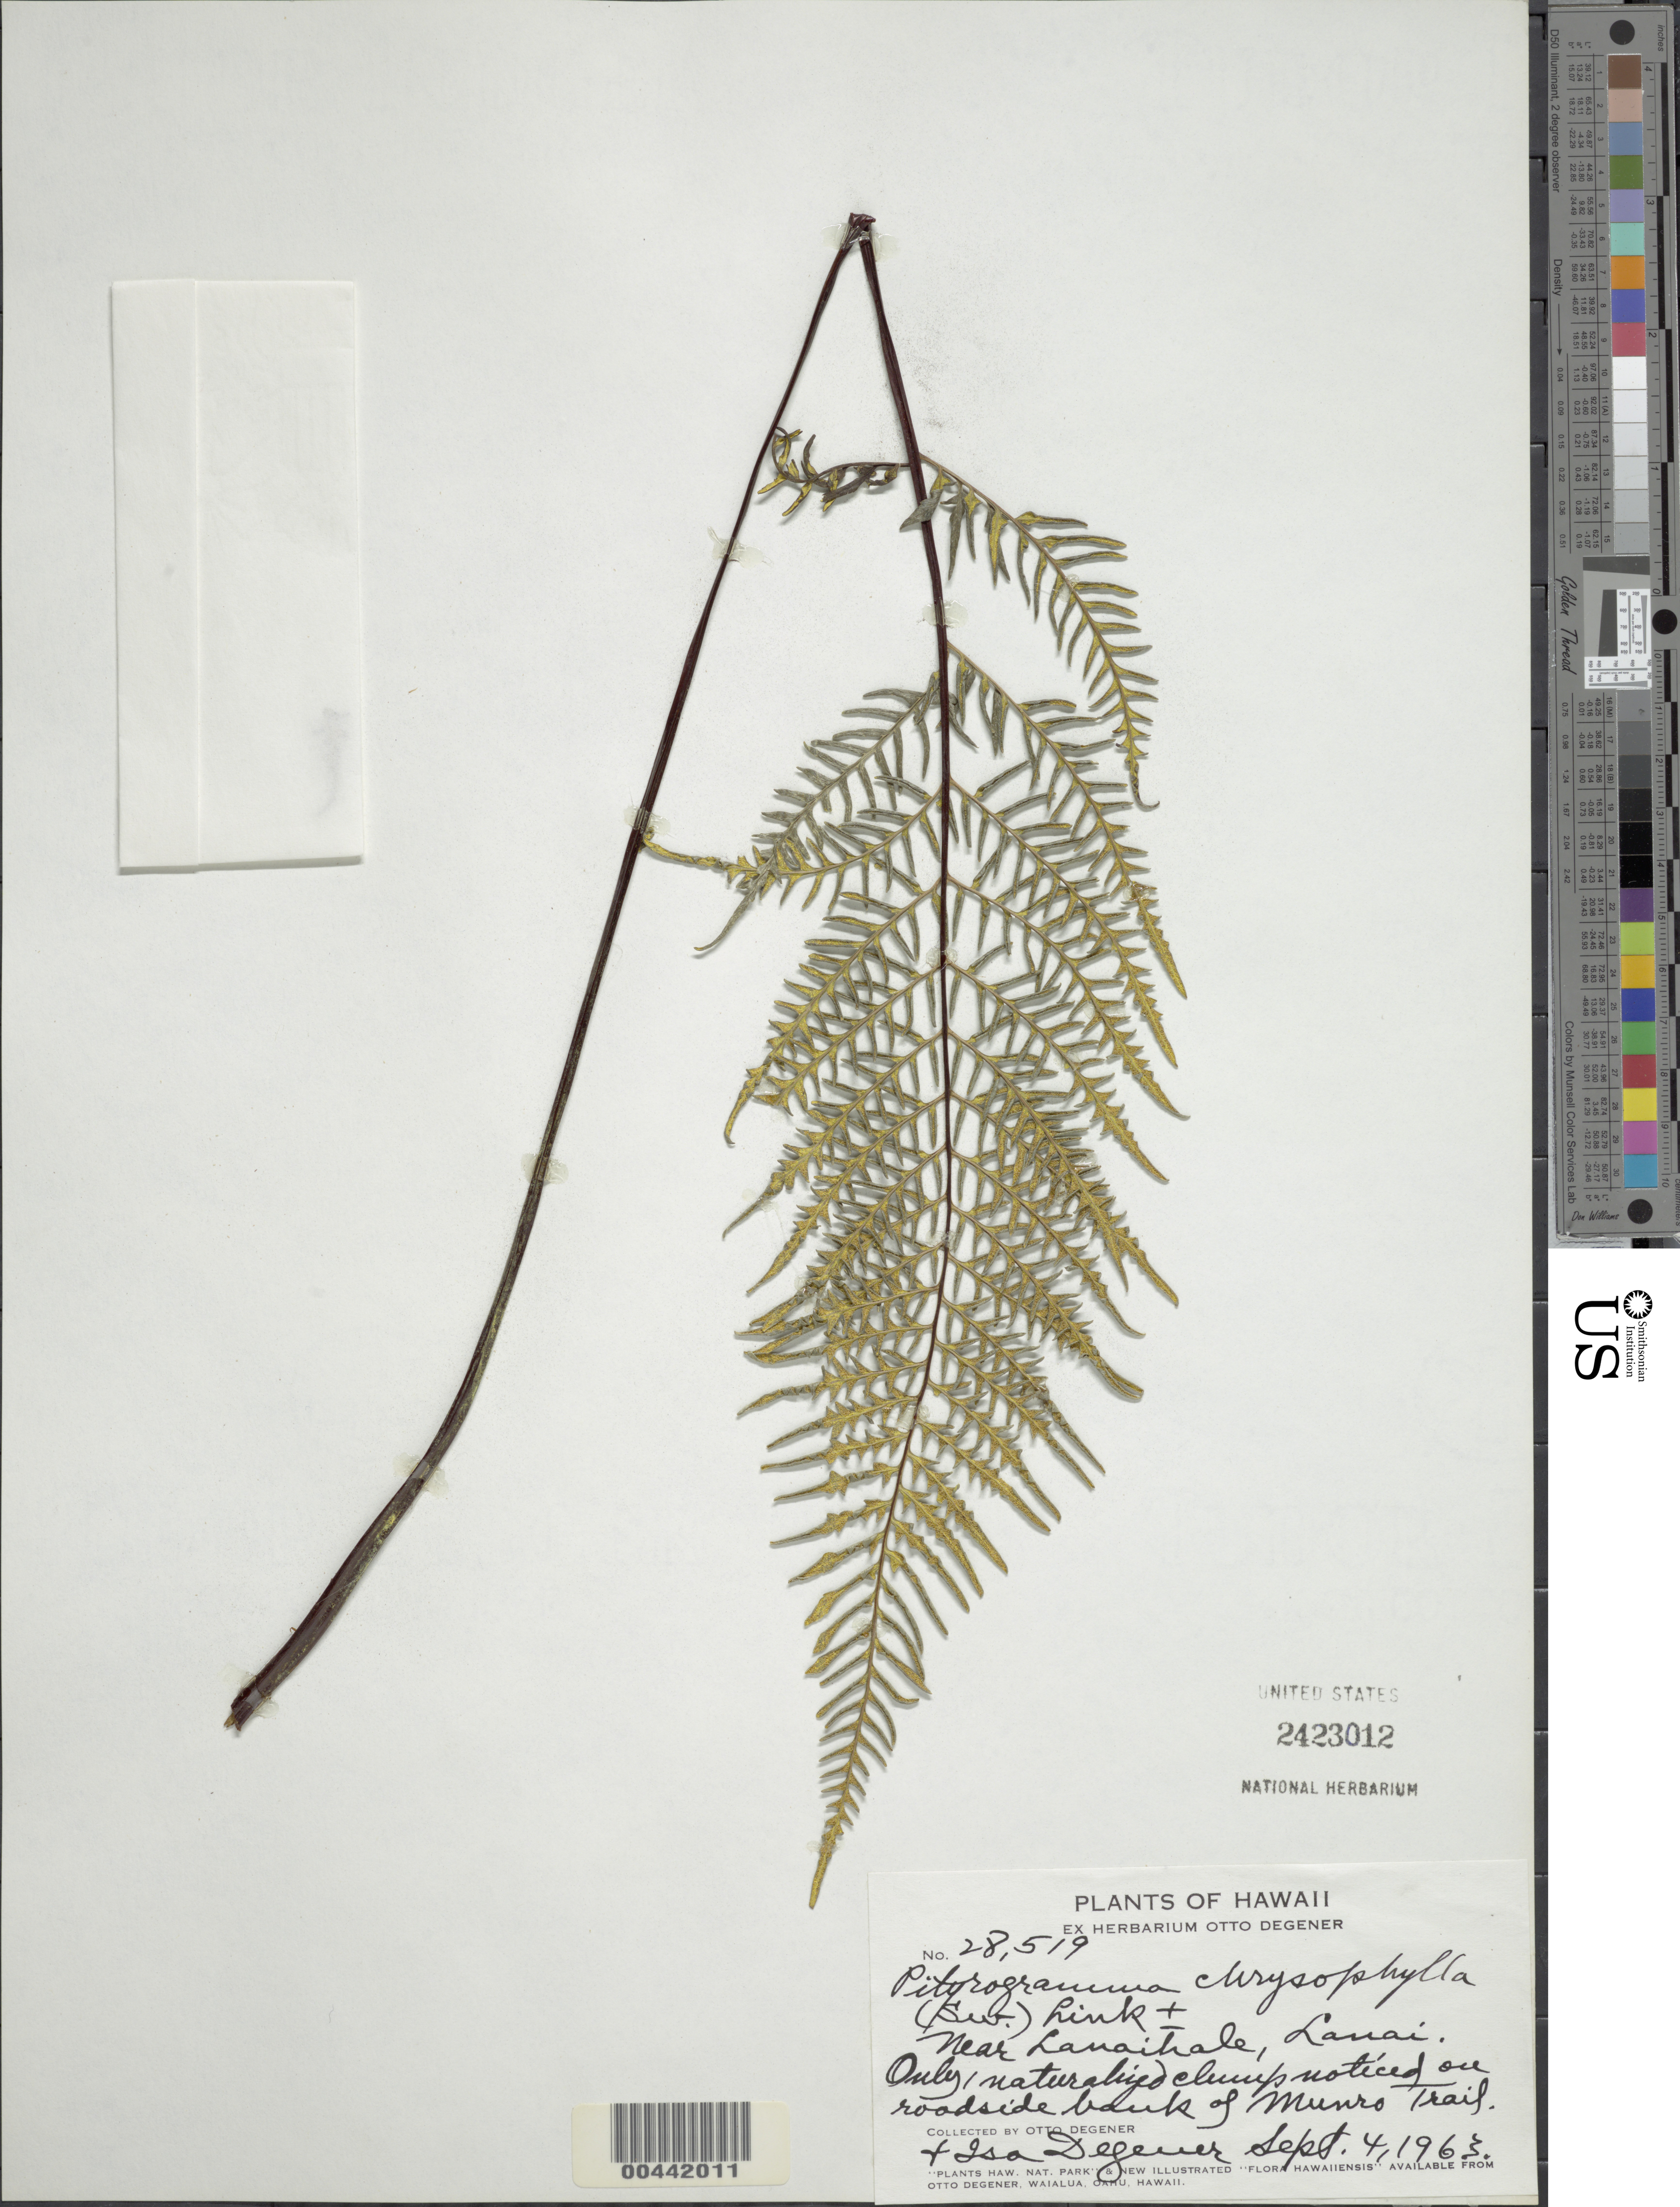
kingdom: Plantae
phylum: Tracheophyta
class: Polypodiopsida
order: Polypodiales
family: Pteridaceae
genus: Pityrogramma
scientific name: Pityrogramma austroamericana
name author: Domin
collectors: O. Degener & I. Degener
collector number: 28519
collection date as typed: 4 Sep 1963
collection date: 1963-09-04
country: United States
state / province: Hawaii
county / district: Maui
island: Lana'i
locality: Near Lanaihale, roadside bank of Munro Trail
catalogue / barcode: US 2423012